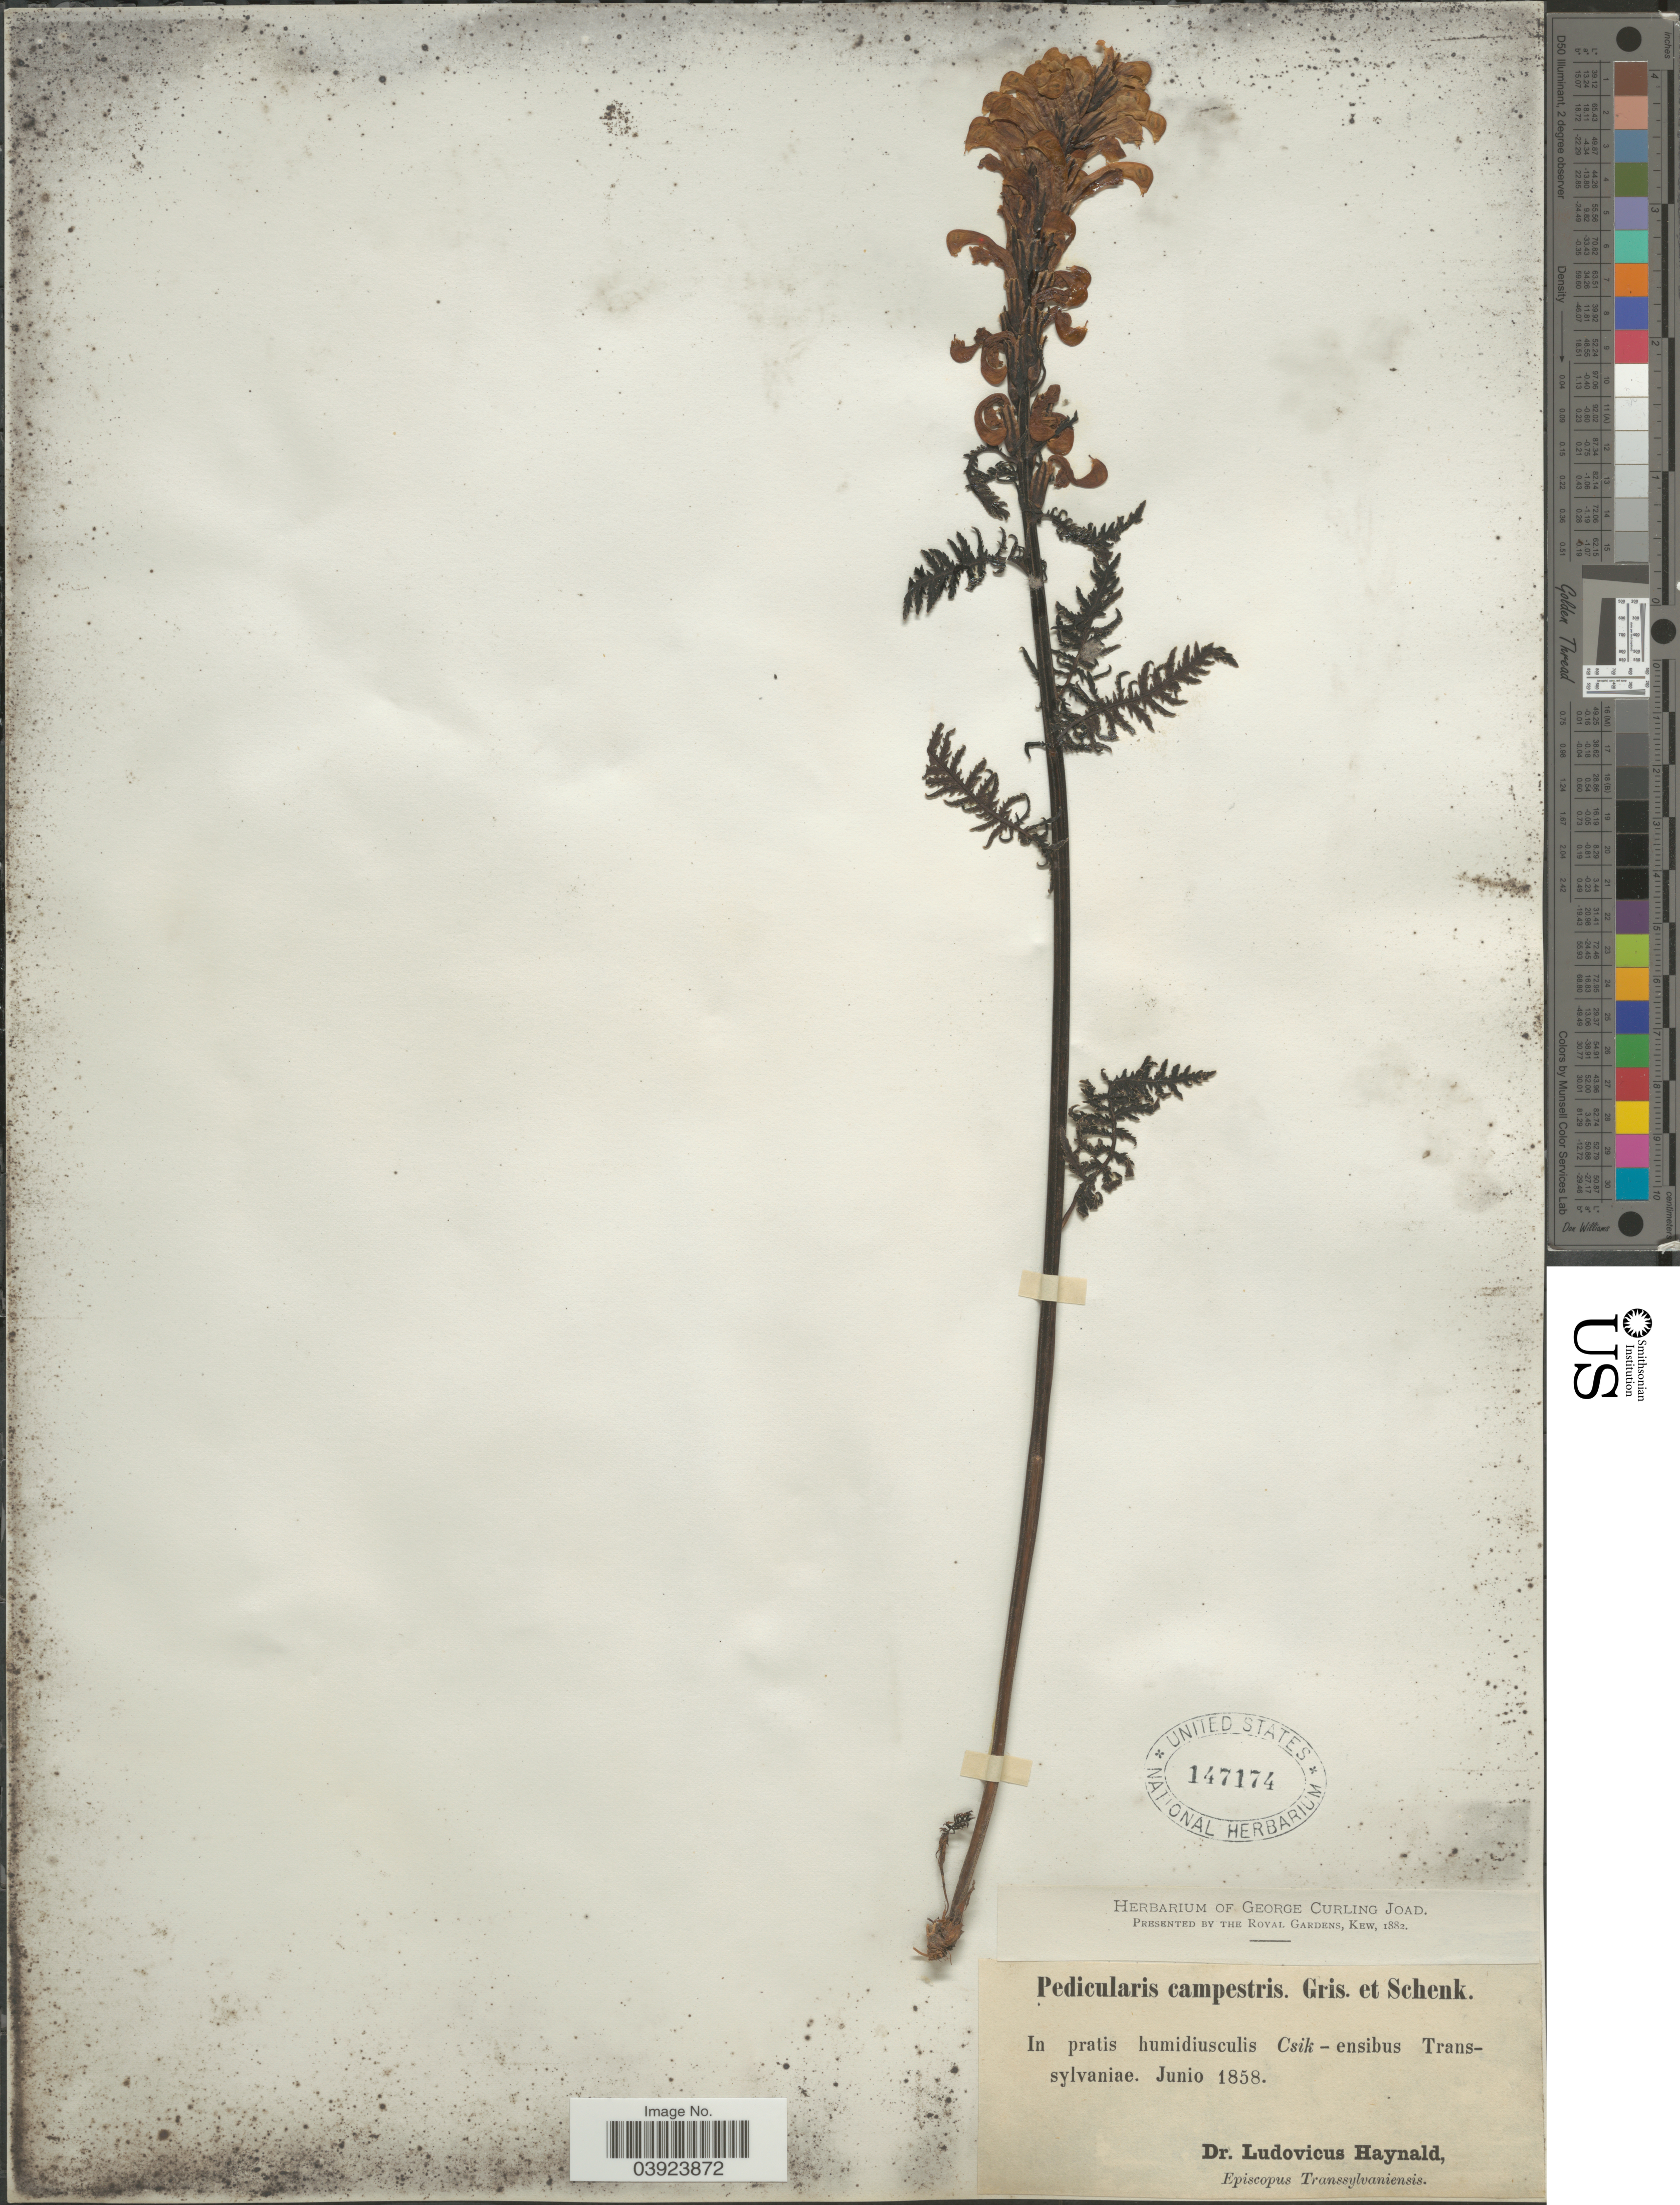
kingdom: Plantae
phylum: Tracheophyta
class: Magnoliopsida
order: Lamiales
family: Orobanchaceae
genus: Pedicularis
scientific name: Pedicularis campestris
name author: Griseb. & Schenk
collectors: L. Haynald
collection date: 1858-06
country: Romania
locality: In pratis humidiusculis Csik - ensibus Transsylvaniae.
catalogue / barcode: US 147174